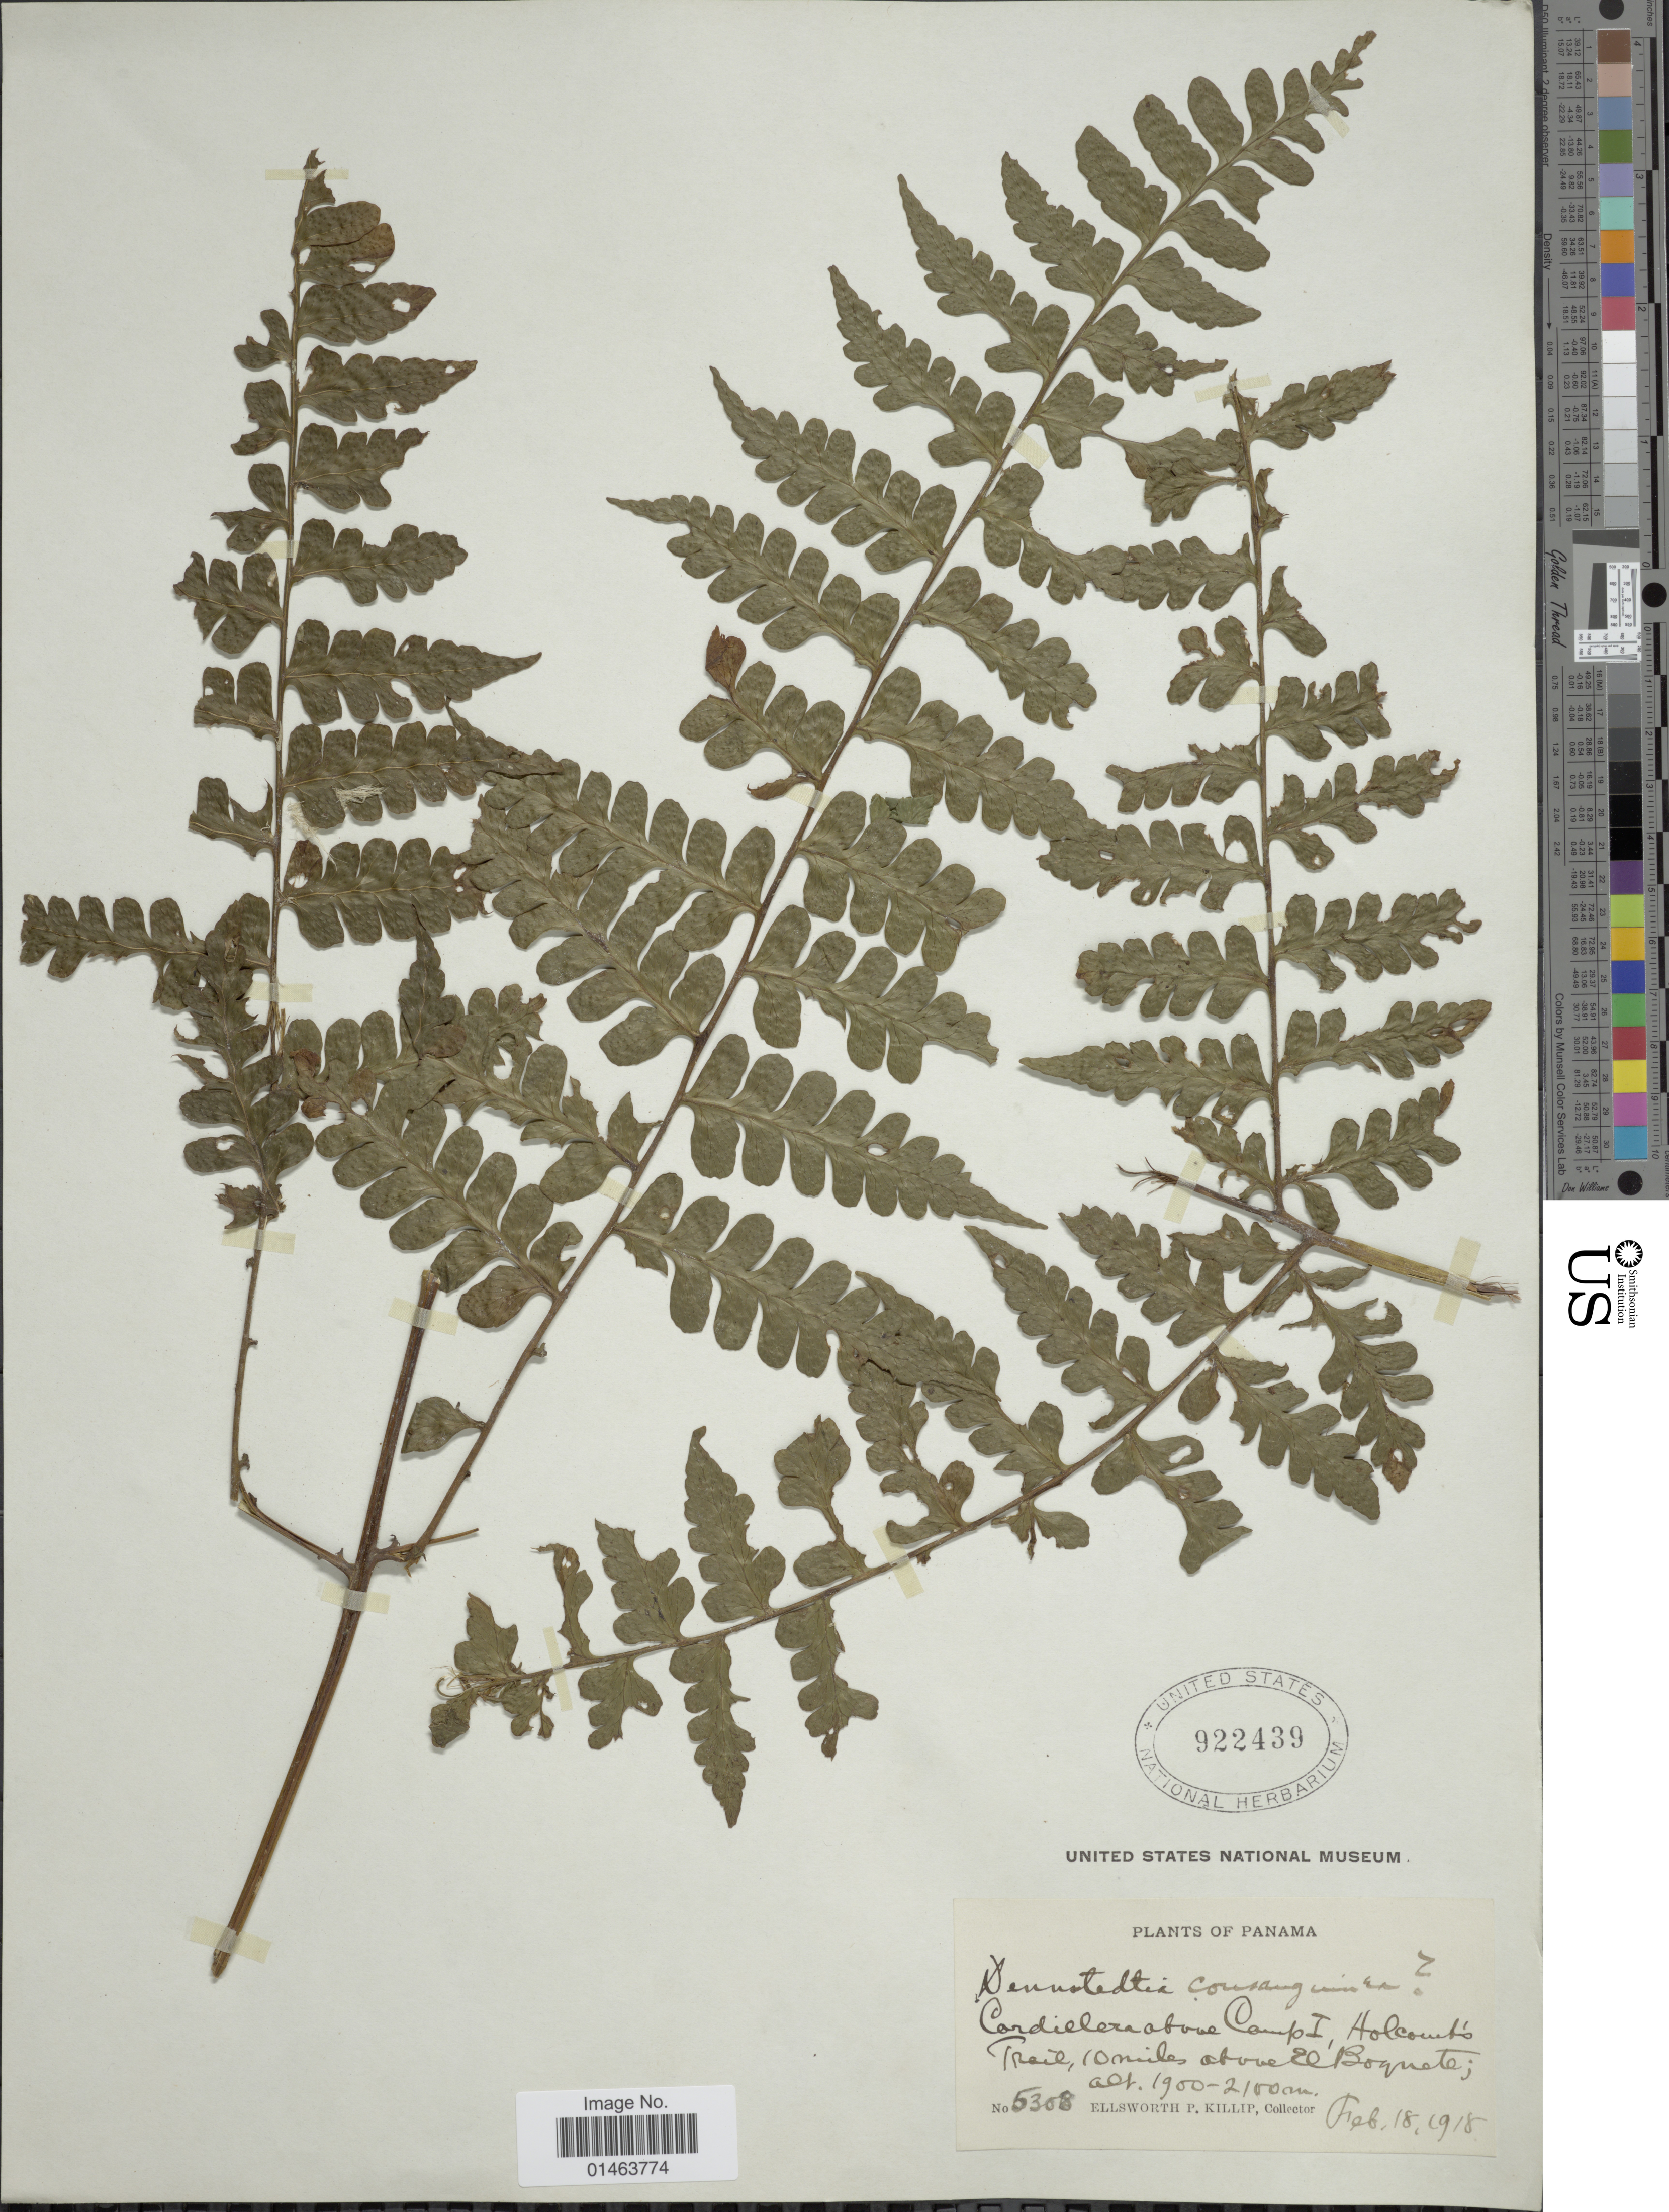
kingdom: Plantae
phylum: Tracheophyta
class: Polypodiopsida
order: Polypodiales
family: Dennstaedtiaceae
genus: Dennstaedtia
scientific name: Dennstaedtia auriculata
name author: Navarr. & B. Øllg.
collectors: E. P. Killip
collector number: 5308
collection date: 1918-02-18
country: Panama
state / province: Chiriqui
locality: Cordillera above Capm 1, Holcomb's Trail, 10 miles above El Boquete.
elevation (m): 1900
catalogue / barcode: US 922439